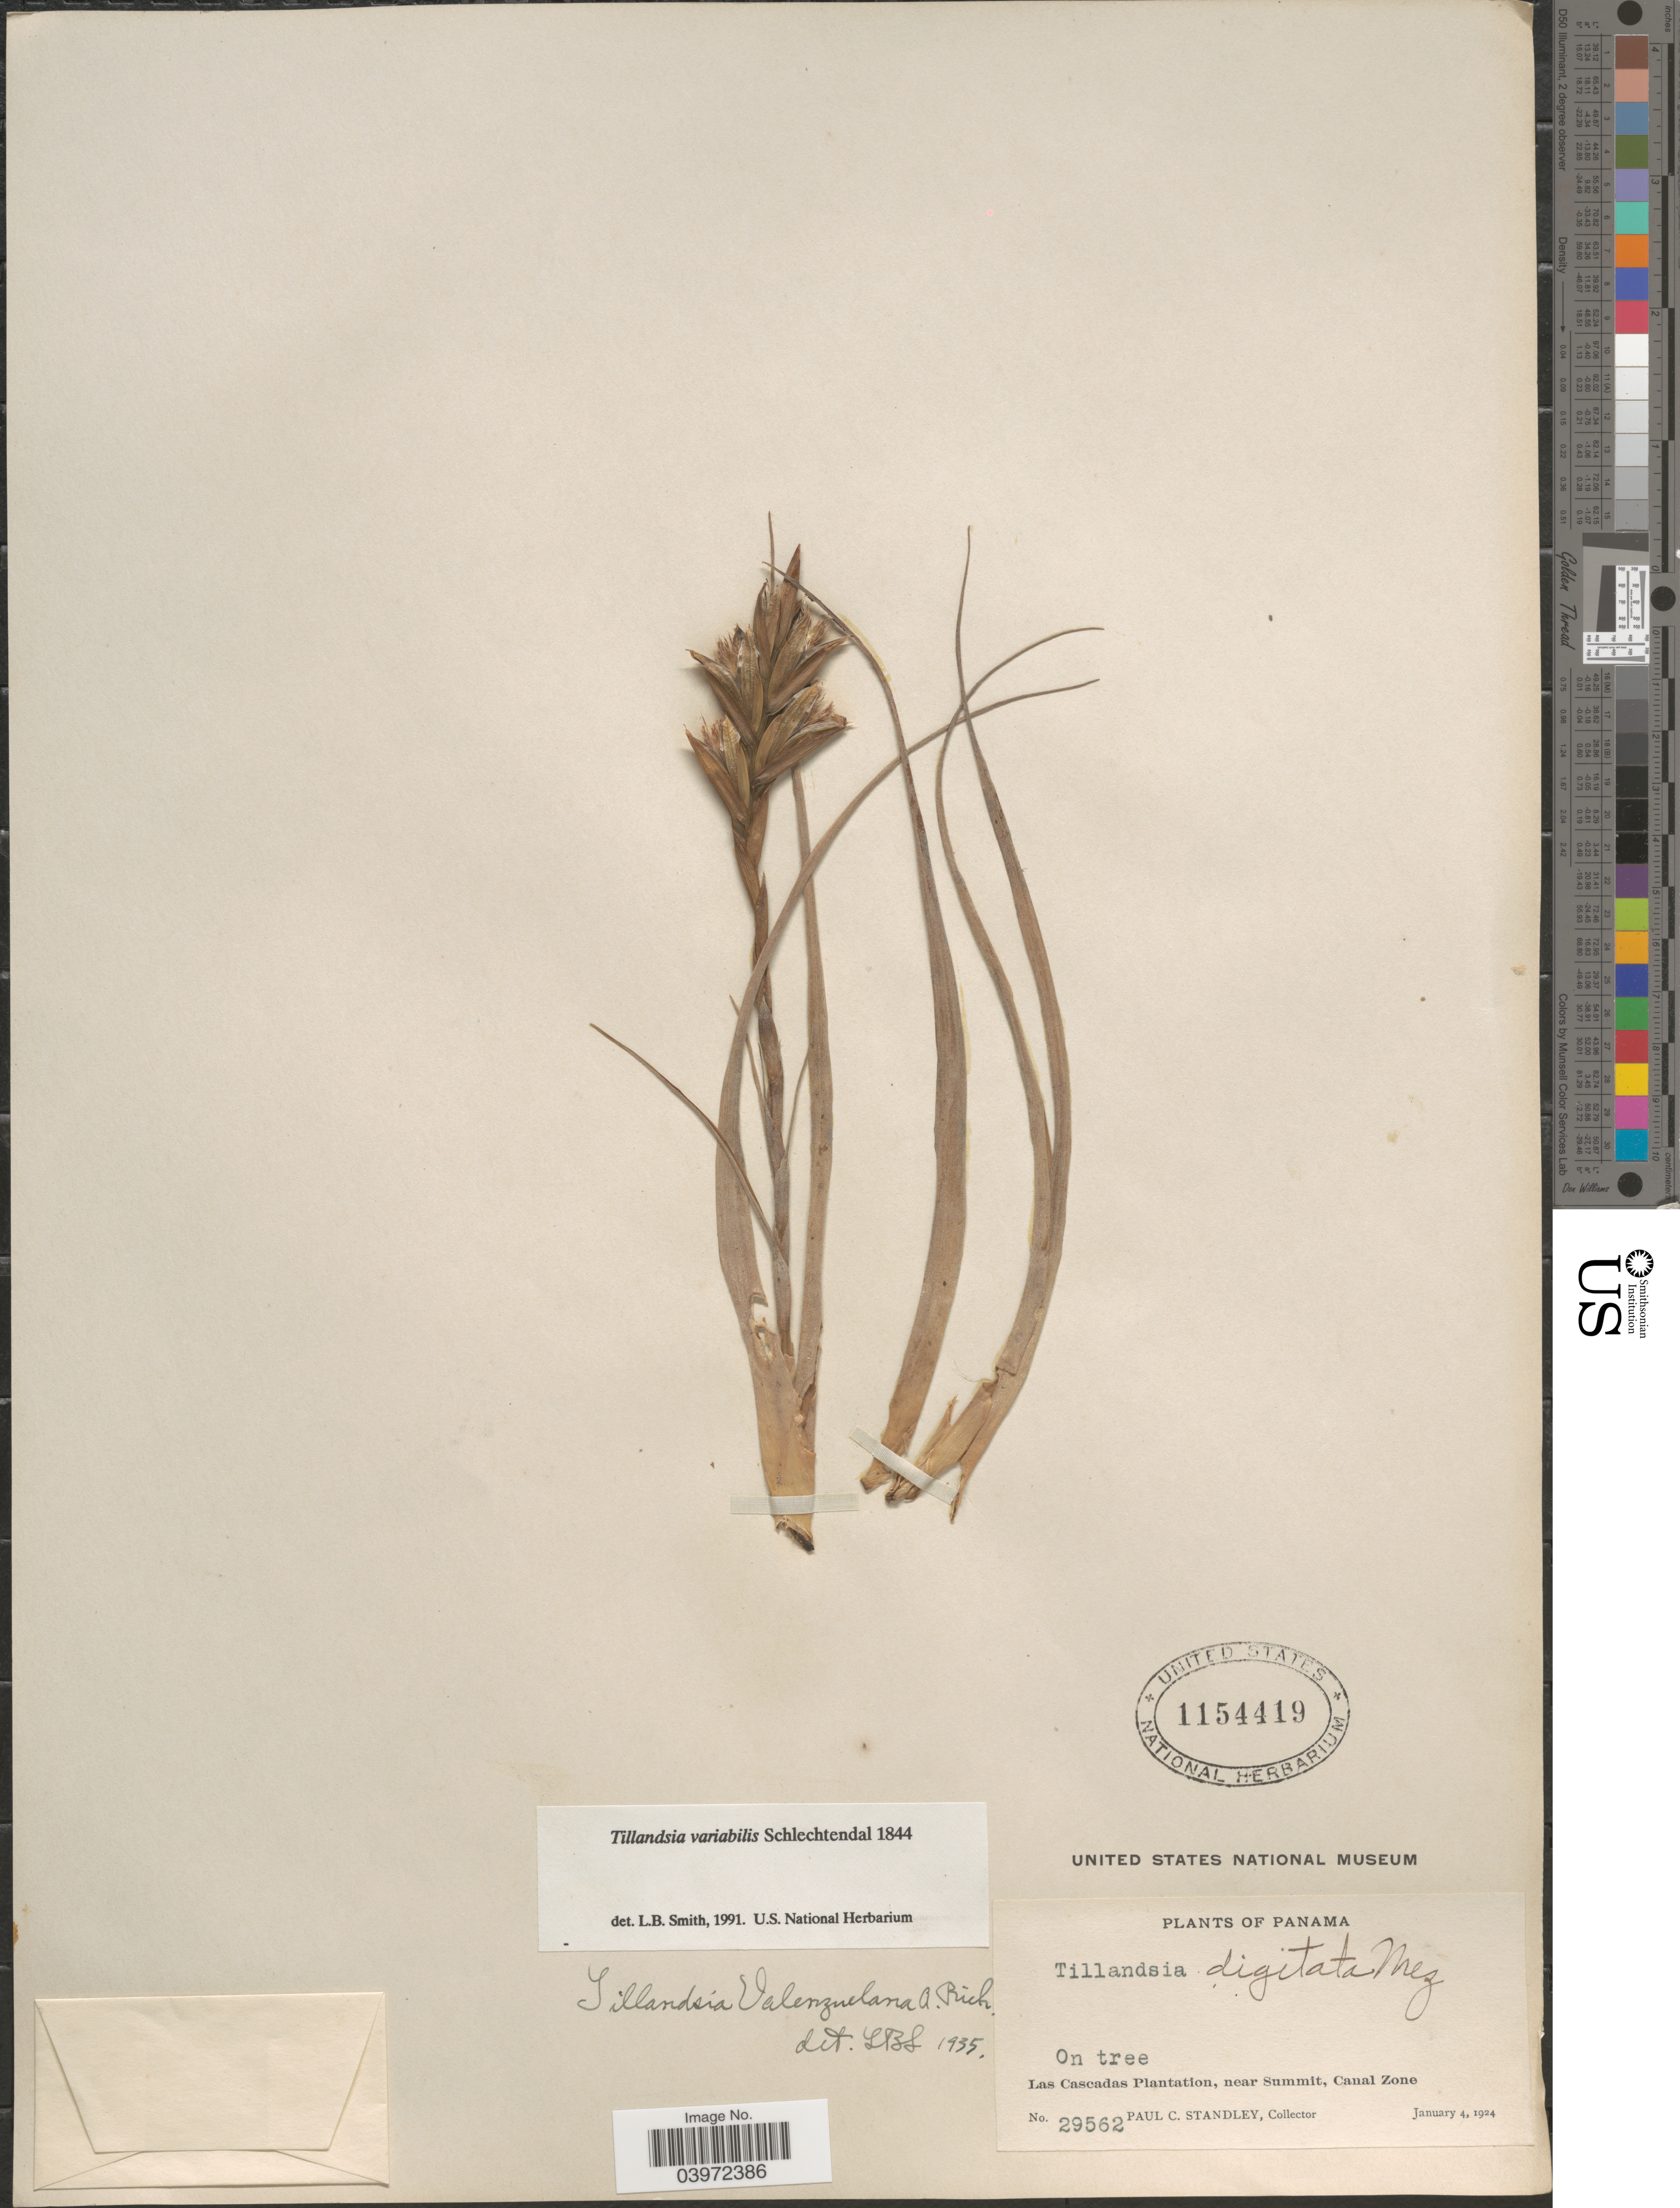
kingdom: Plantae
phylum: Tracheophyta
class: Liliopsida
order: Poales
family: Bromeliaceae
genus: Tillandsia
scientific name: Tillandsia variabilis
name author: Schltdl.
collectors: P. C. Standley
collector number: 29562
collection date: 1924-01-04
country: Panama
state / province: Colón / Panamá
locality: Las Cascadas Plantation, near Summit, Canal Zone.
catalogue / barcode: US 1154419